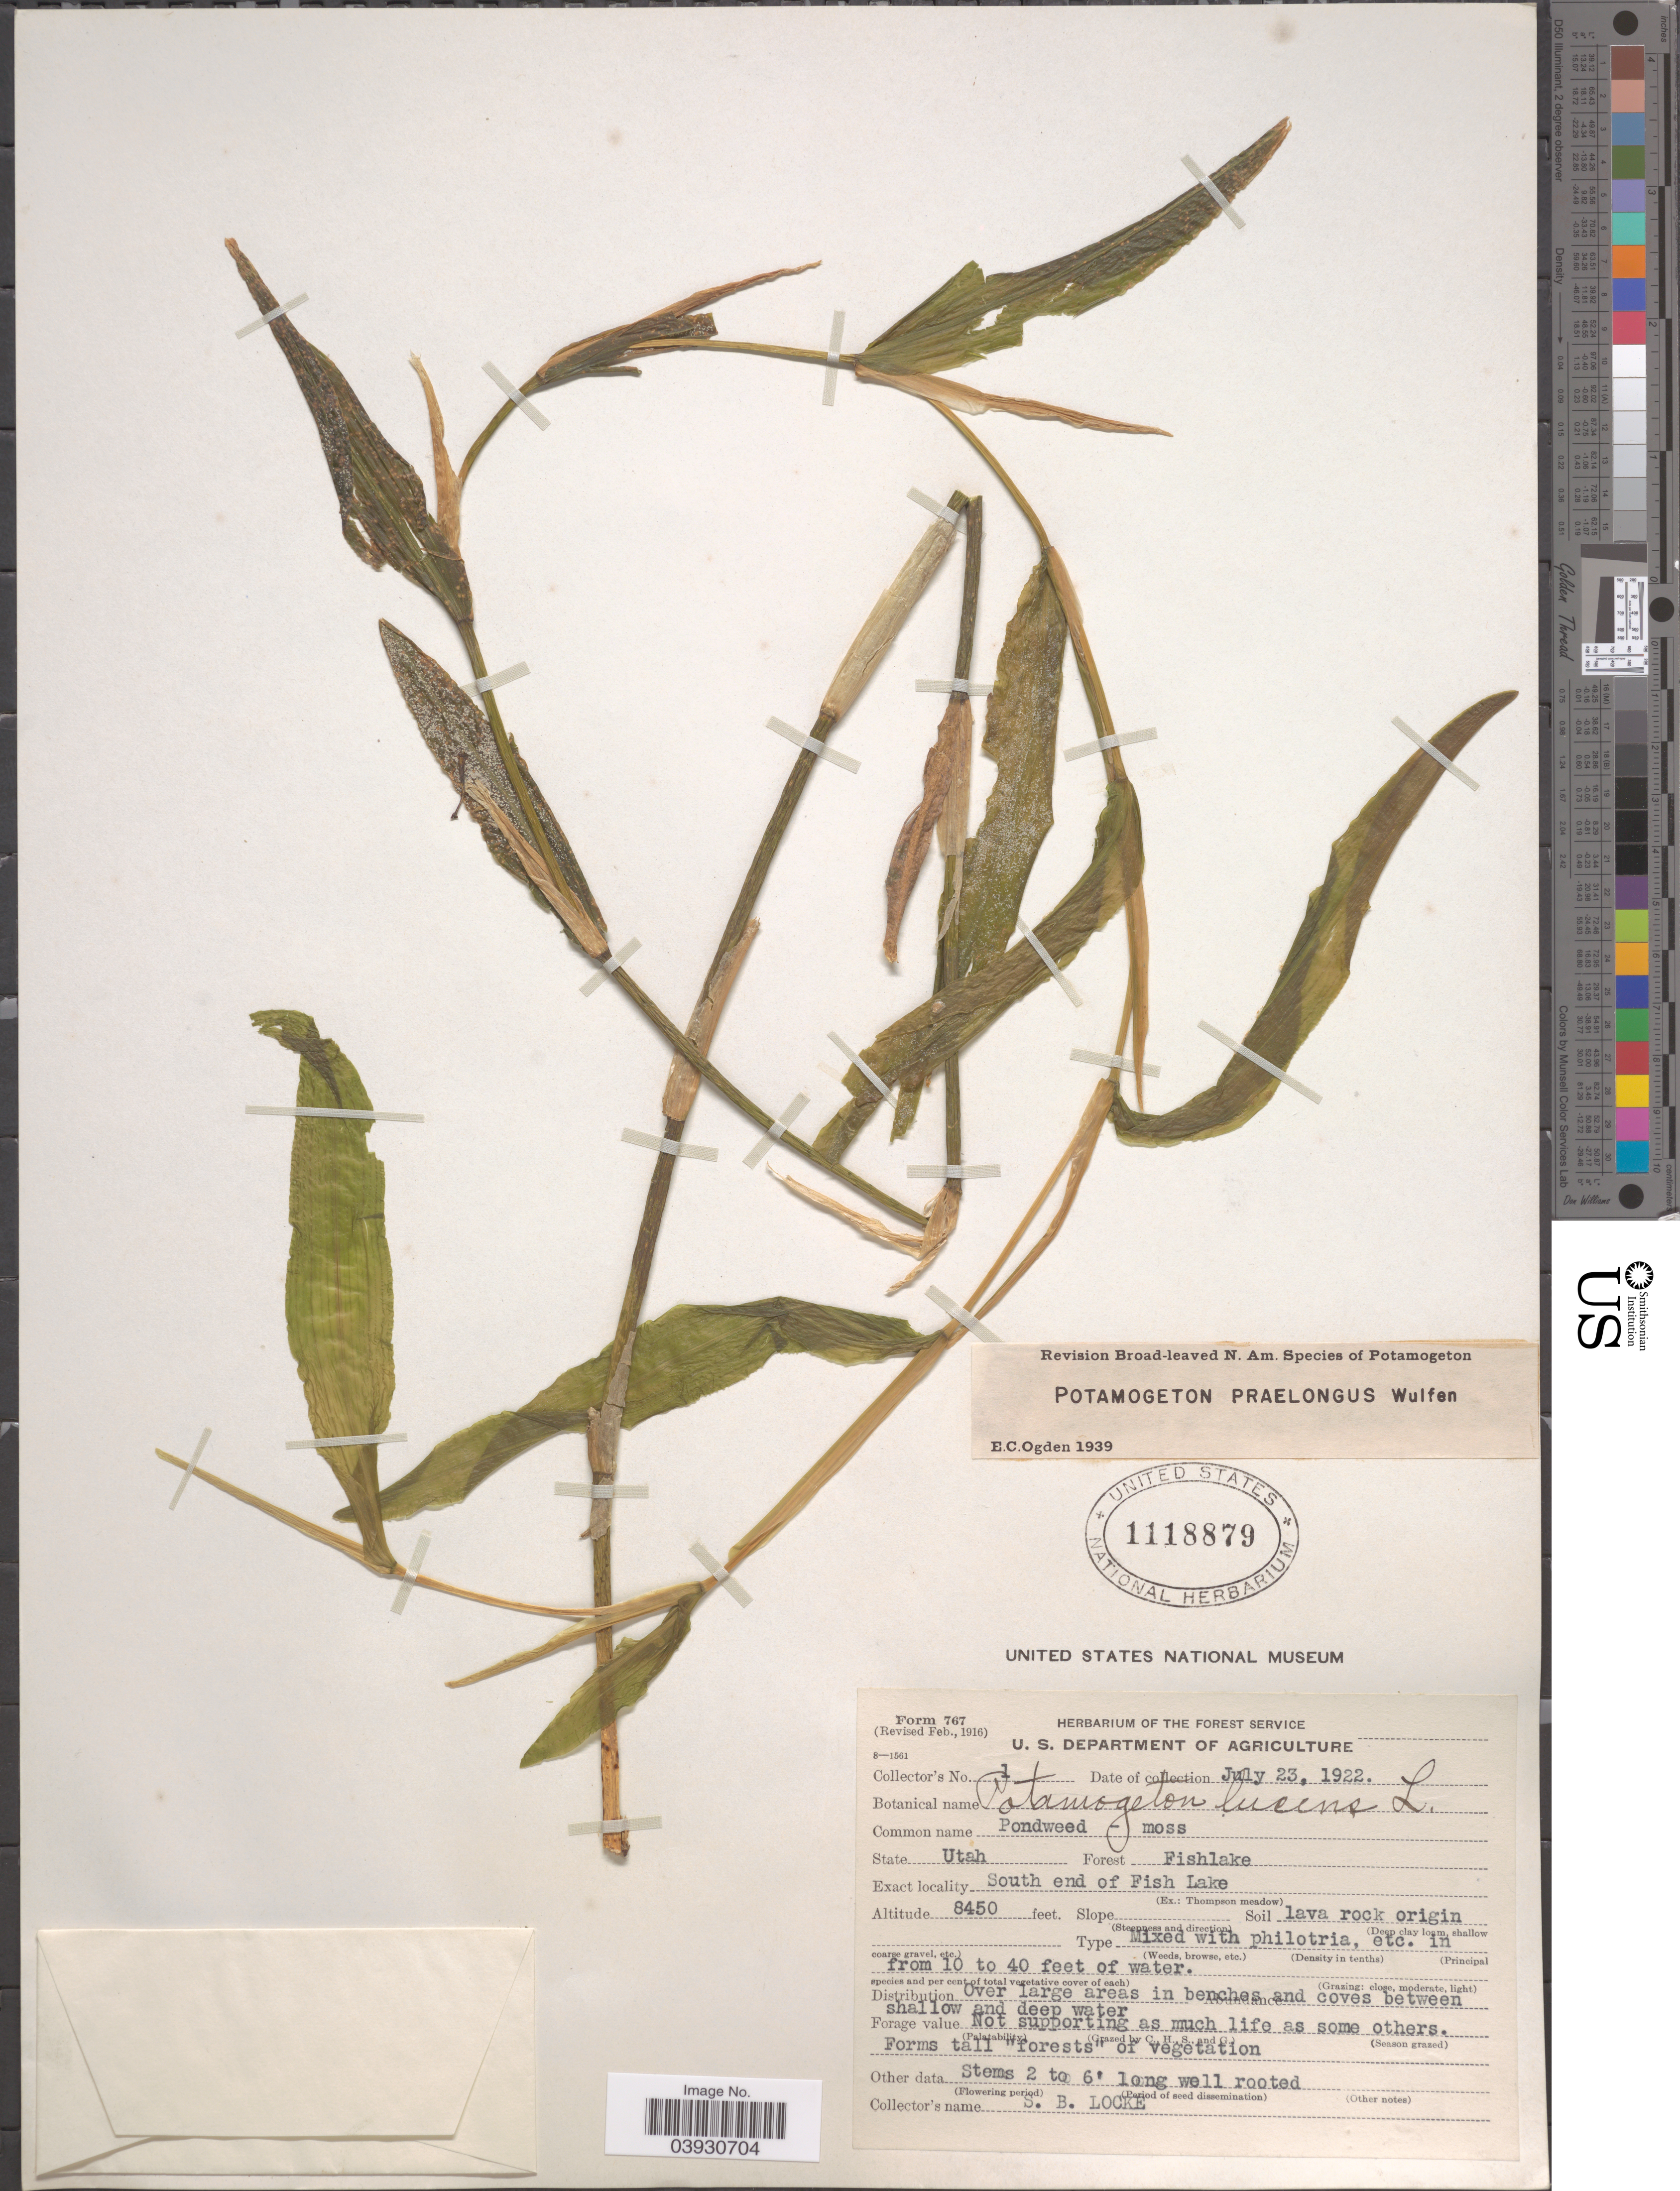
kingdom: Plantae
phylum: Tracheophyta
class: Liliopsida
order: Alismatales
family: Potamogetonaceae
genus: Potamogeton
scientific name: Potamogeton praelongus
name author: Wulfen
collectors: S. Locke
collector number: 1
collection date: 1922-07-23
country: United States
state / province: Utah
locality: Forest Fishlake. South end of Fish Lake.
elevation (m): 2576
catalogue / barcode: US 1118879